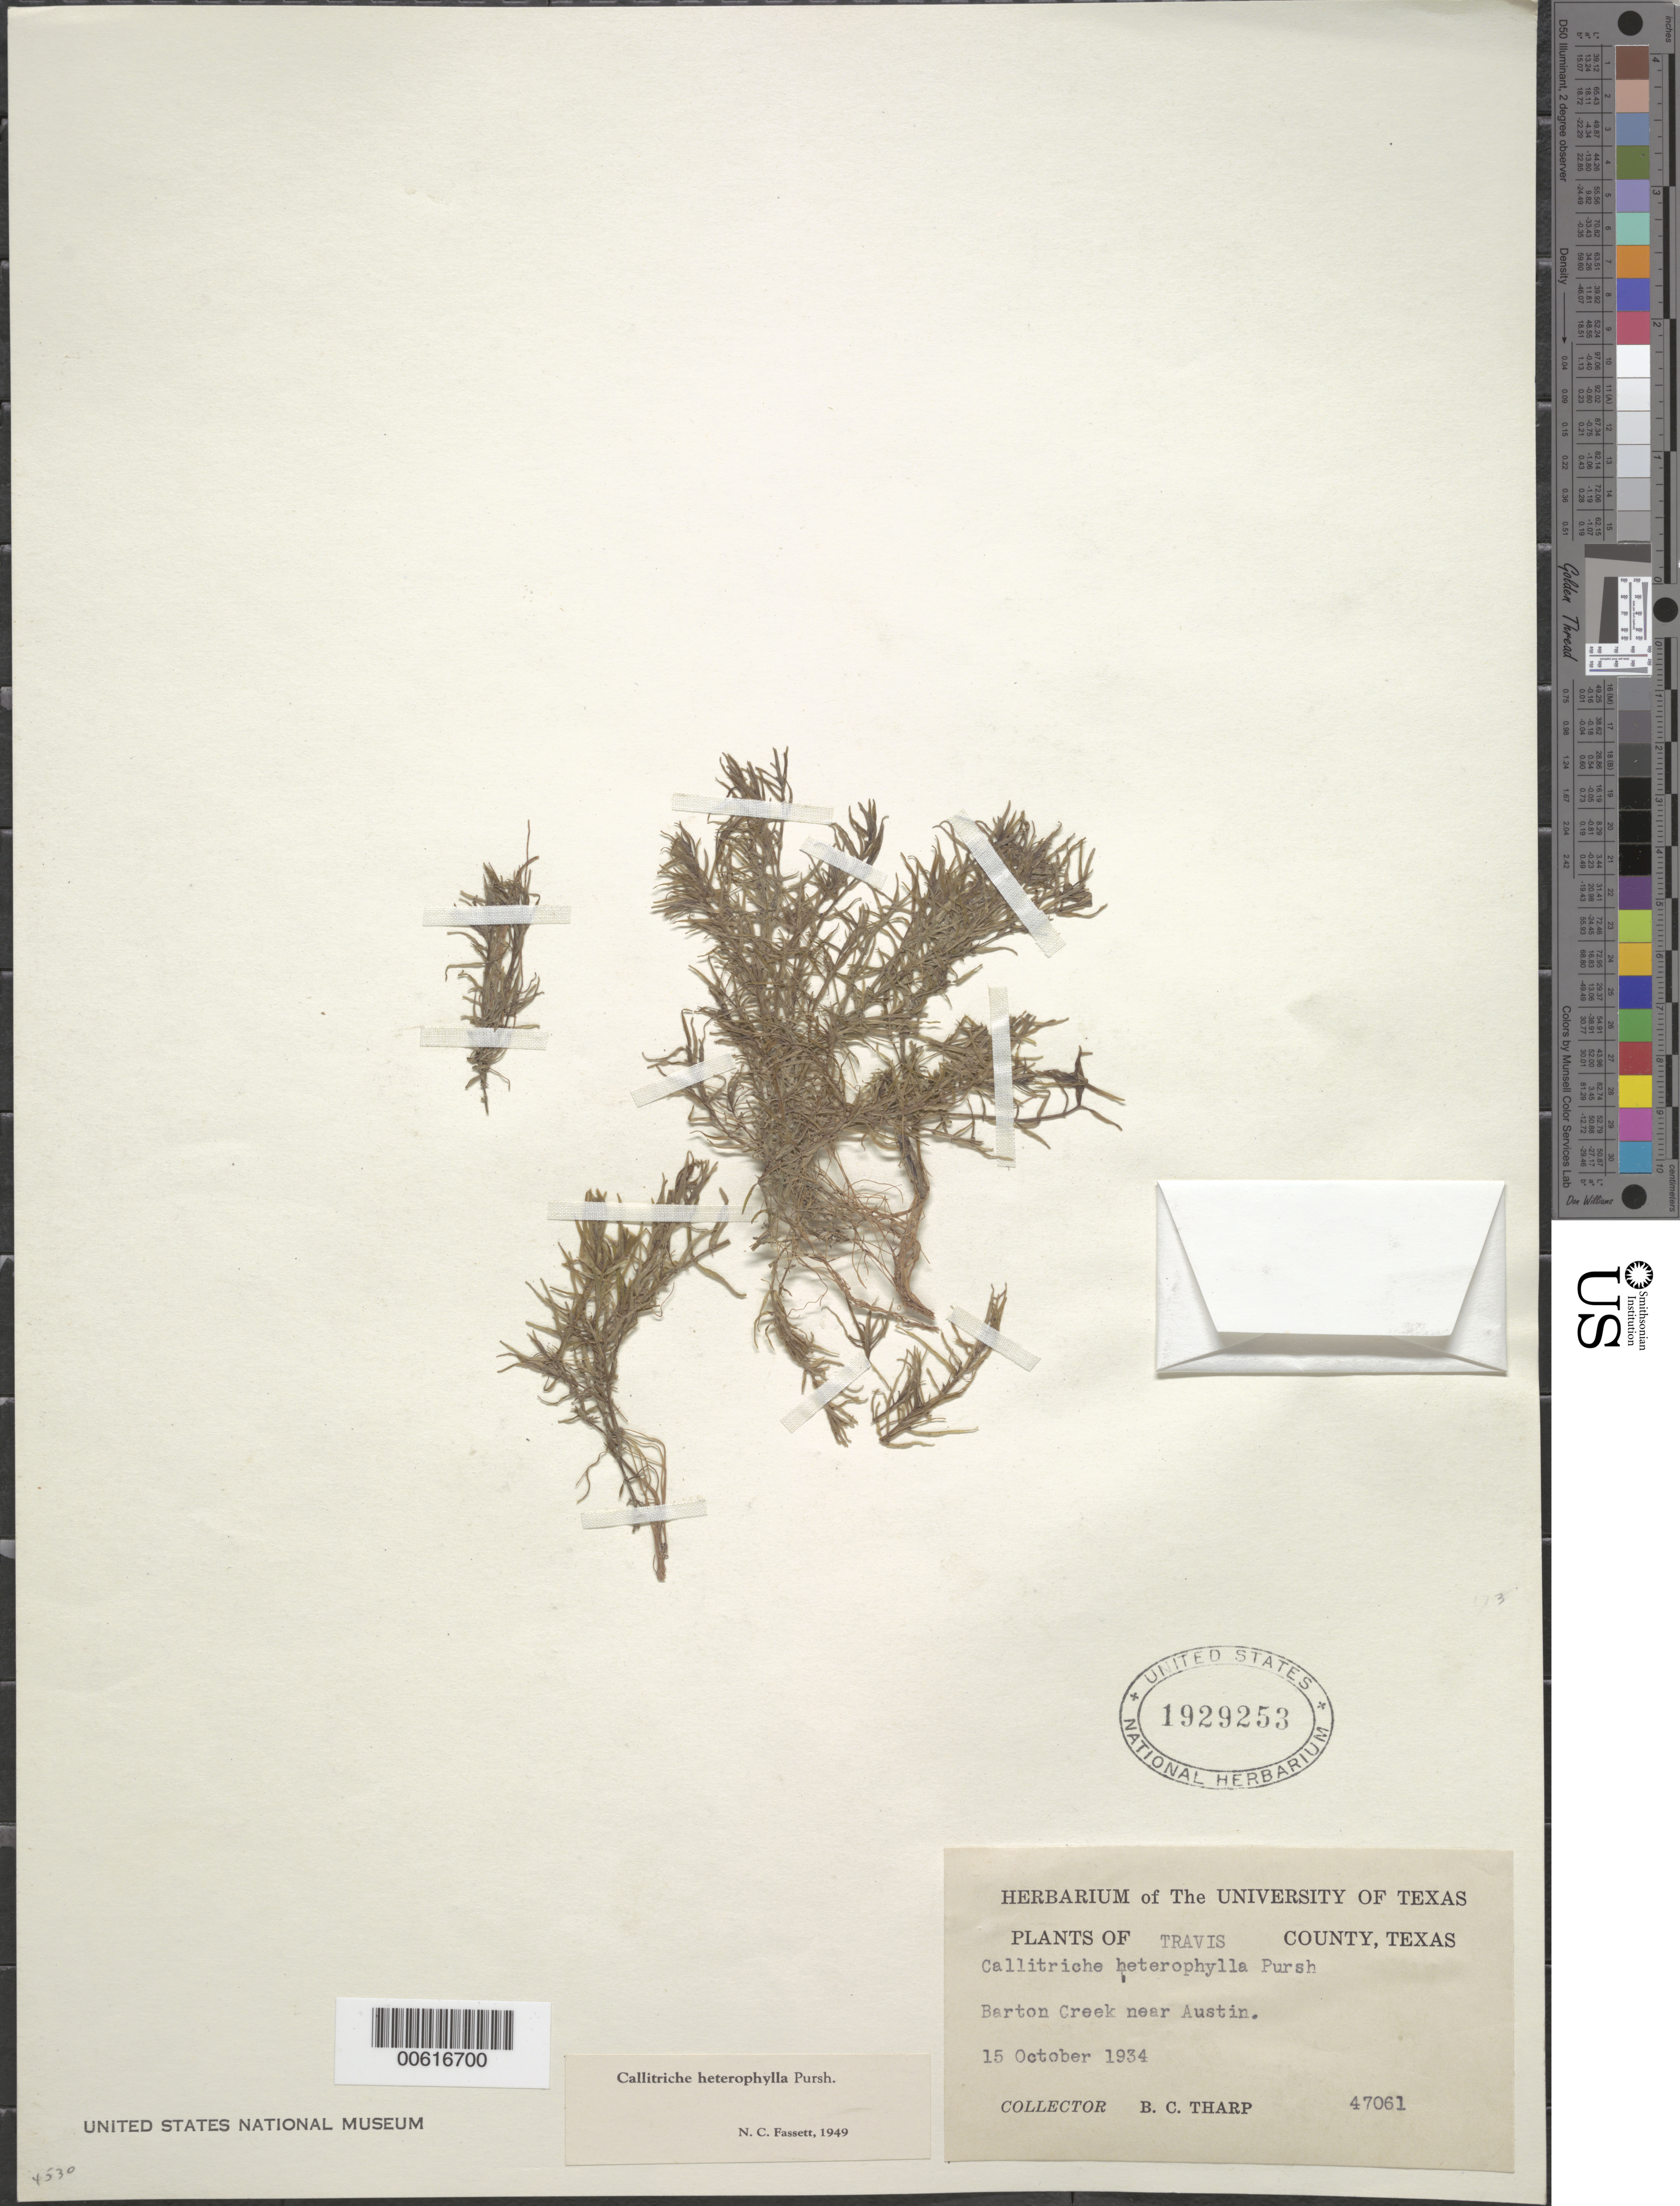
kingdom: Plantae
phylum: Tracheophyta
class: Magnoliopsida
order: Lamiales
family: Plantaginaceae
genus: Callitriche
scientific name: Callitriche heterophylla Pursh emend. Darby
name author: Pursh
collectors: B. C. Tharp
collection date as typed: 15 Oct 1934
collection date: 1934-10-15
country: United States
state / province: Texas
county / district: Travis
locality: Barton Creek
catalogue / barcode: US 1929253